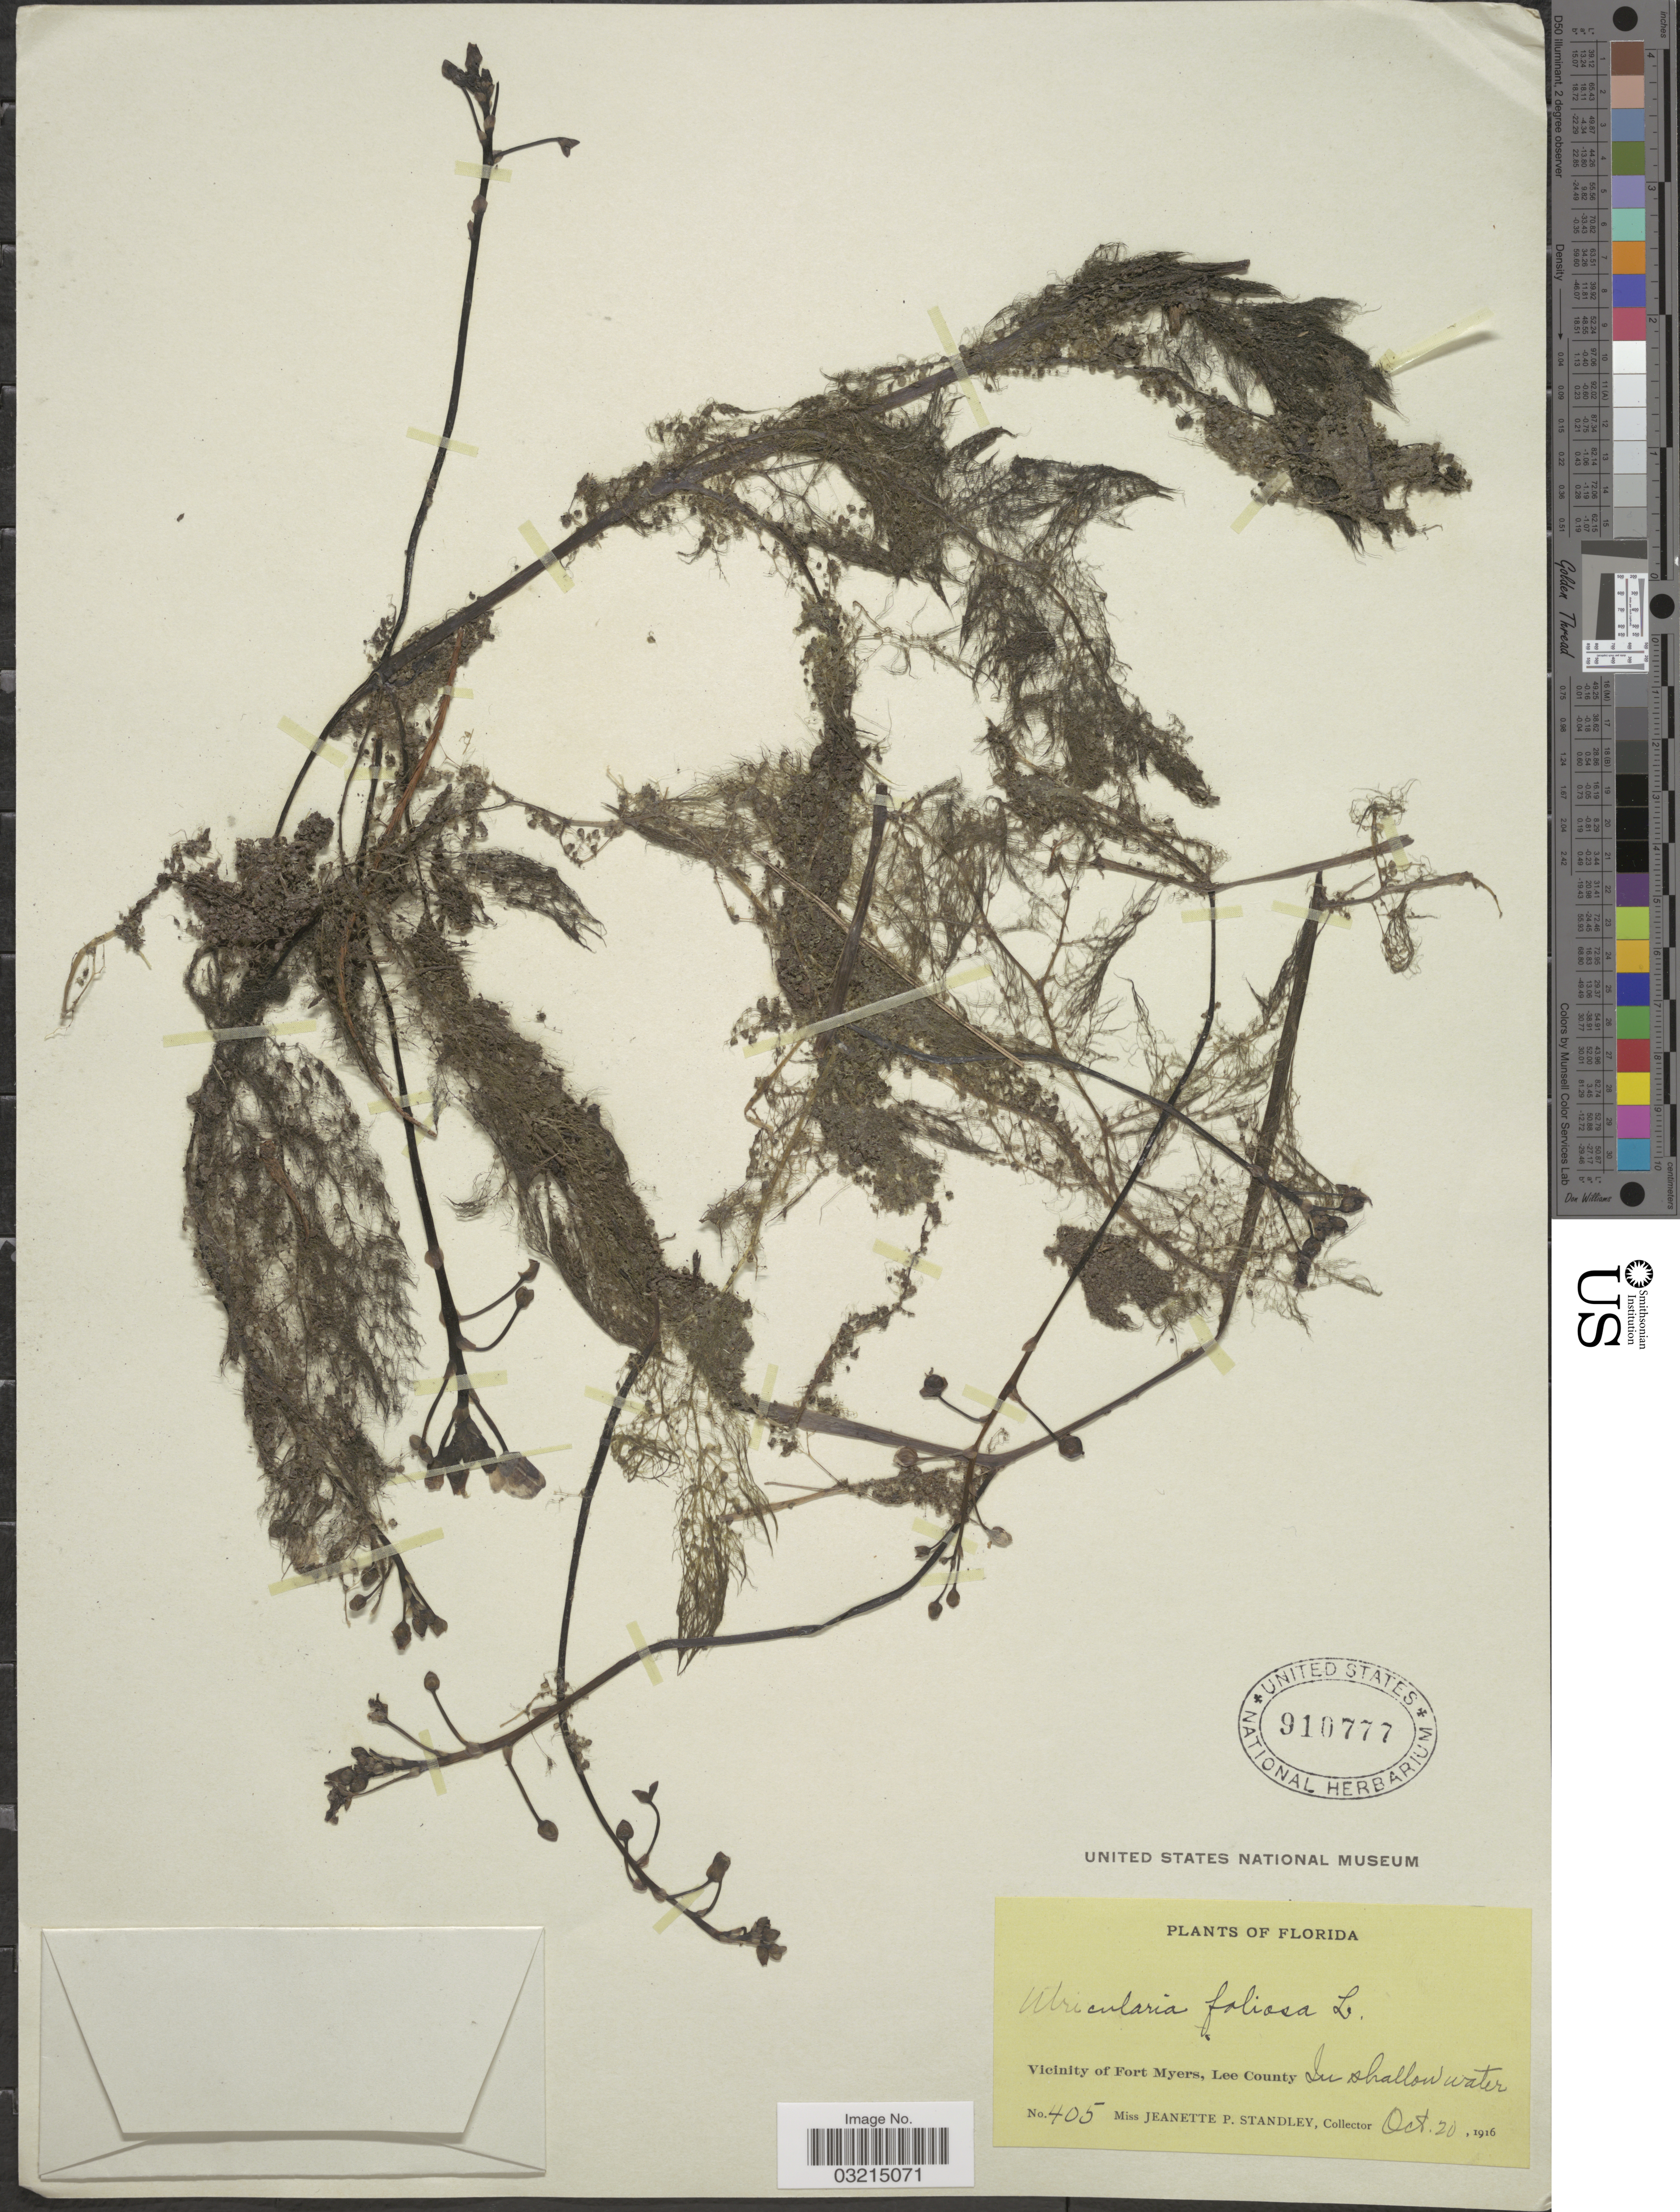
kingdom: Plantae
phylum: Tracheophyta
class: Magnoliopsida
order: Lamiales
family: Lentibulariaceae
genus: Utricularia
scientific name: Utricularia foliosa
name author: L.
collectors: J. P. Standley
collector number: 405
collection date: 1916-10-20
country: United States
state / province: Florida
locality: Vicinity of Fort Myers, Lee County.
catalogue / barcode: US 910777